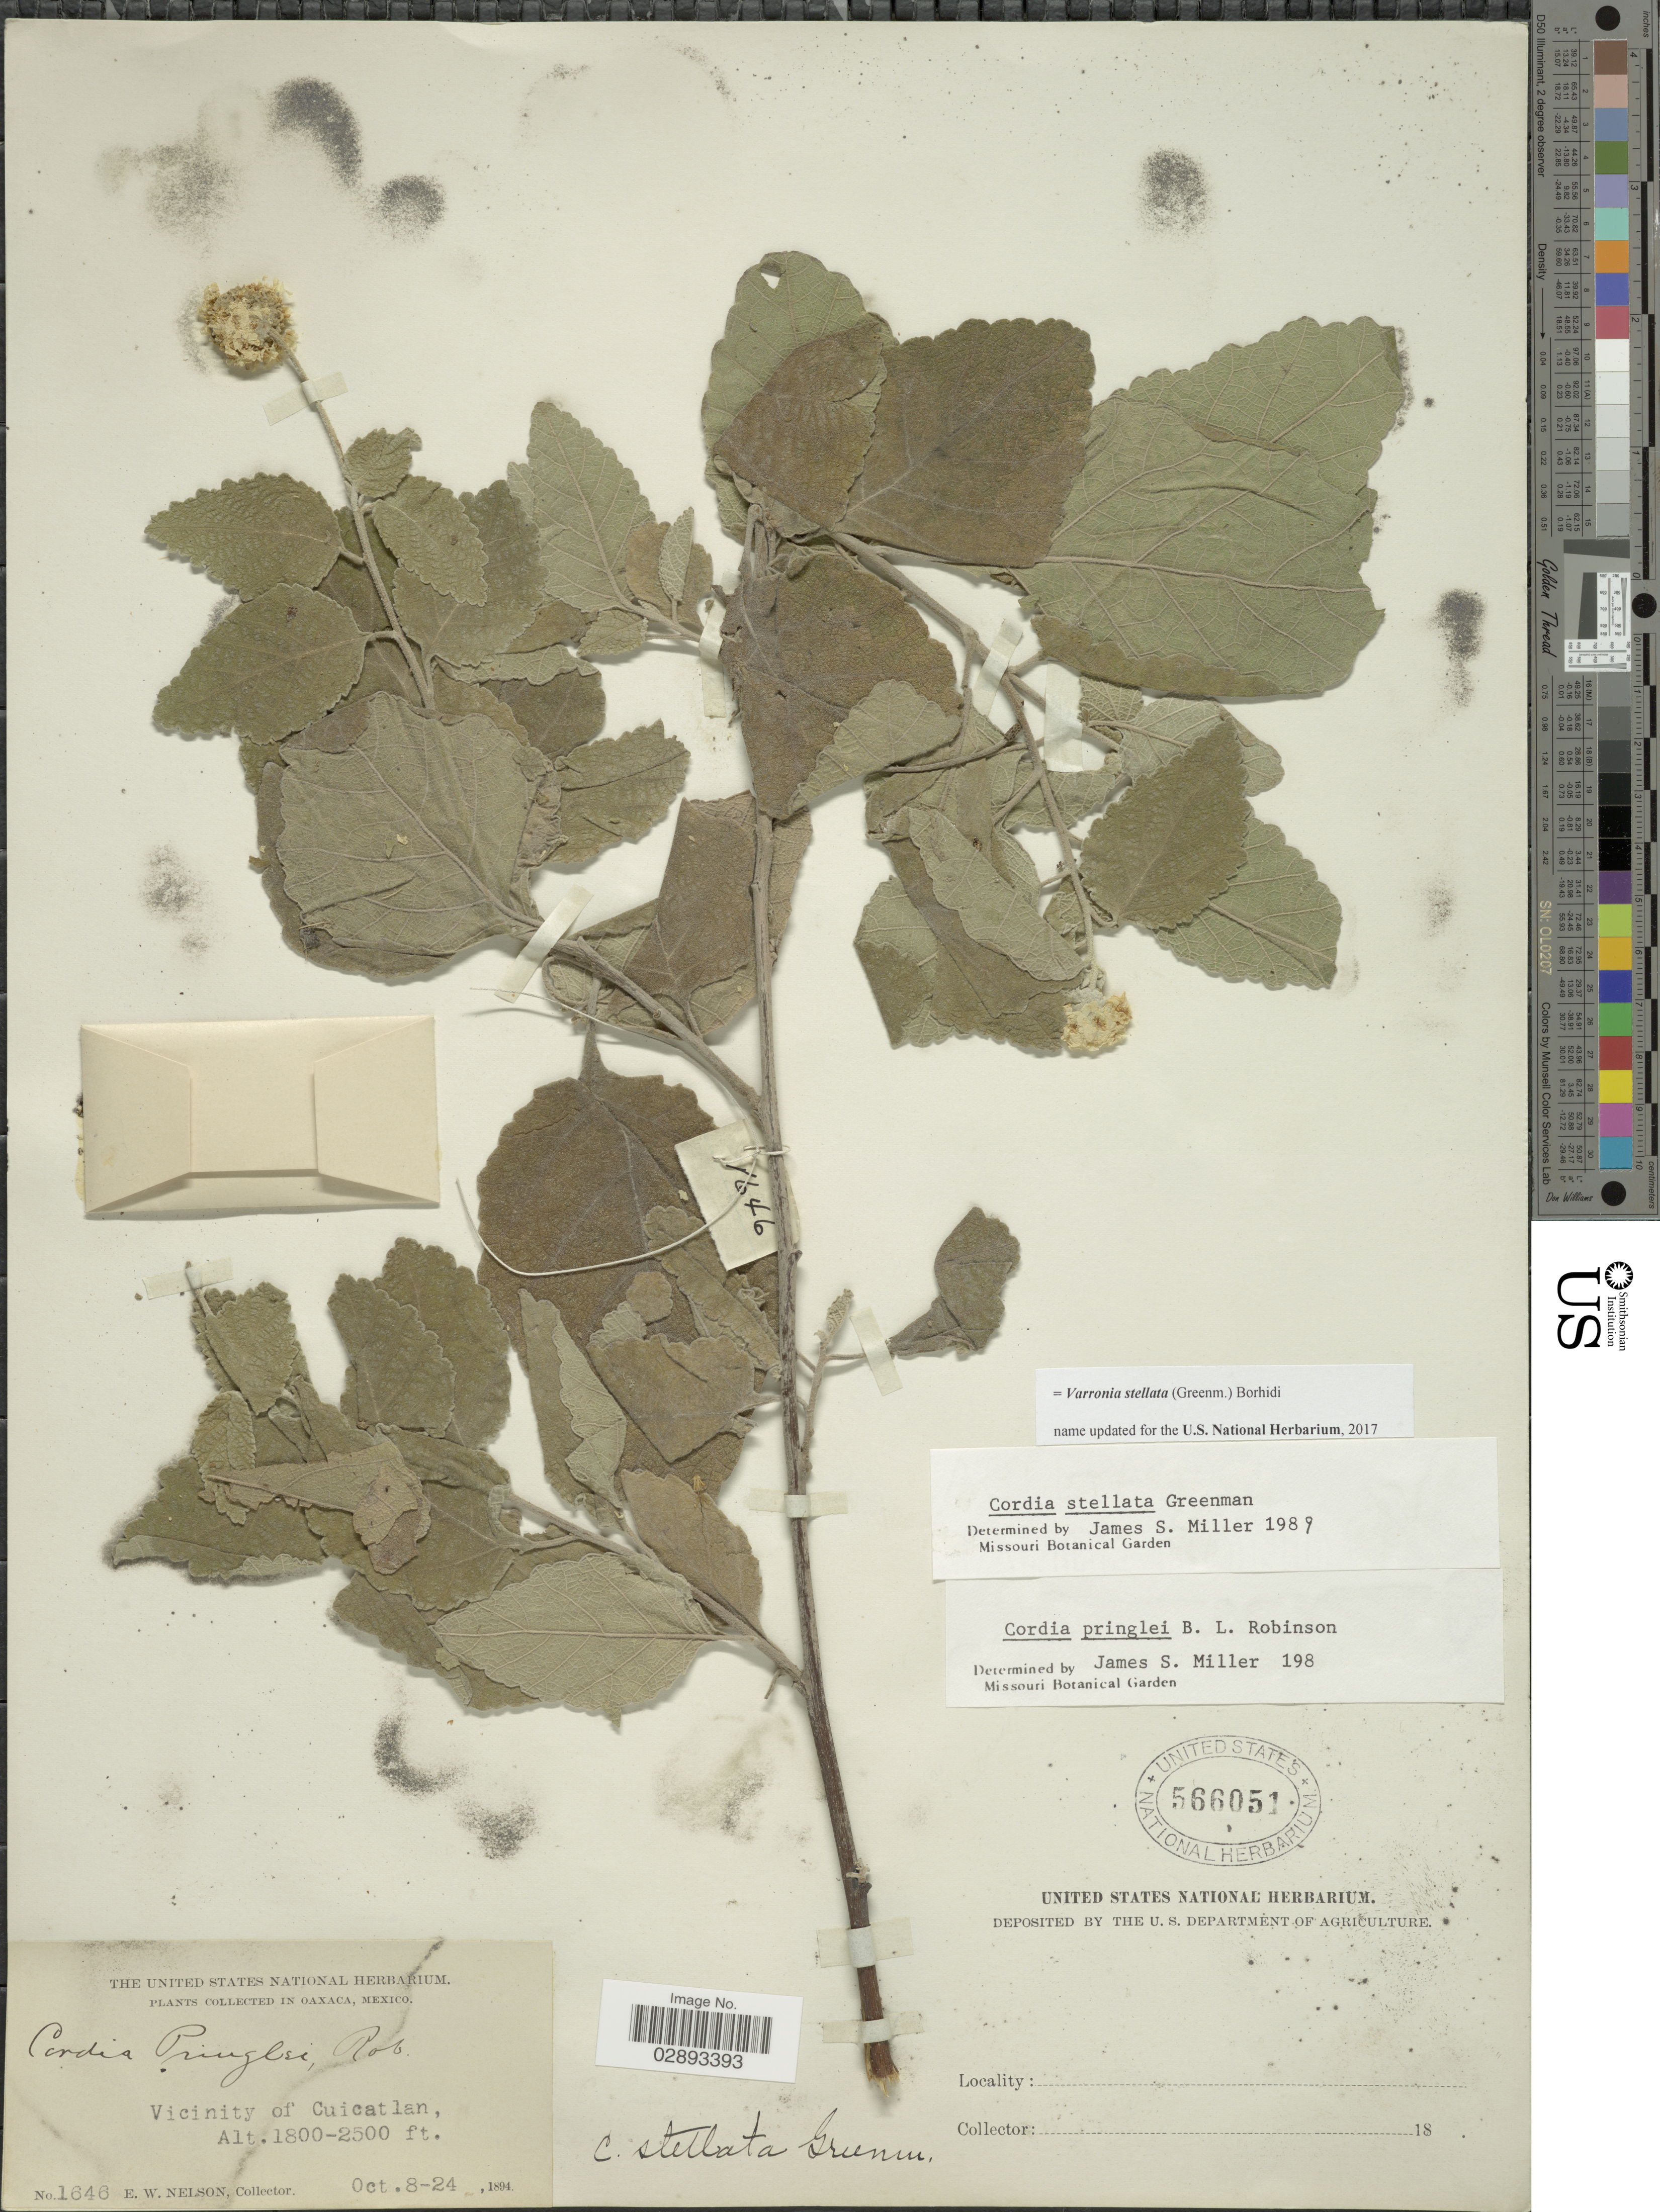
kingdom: Plantae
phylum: Tracheophyta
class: Magnoliopsida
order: Boraginales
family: Cordiaceae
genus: Varronia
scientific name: Varronia stellata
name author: (Greenm.) Borhidi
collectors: E. W. Nelson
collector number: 1646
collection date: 1894-10-08/1894-10-24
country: Mexico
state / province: Oaxaca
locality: Vicinity of Cuicatlan.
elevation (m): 549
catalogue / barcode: US 566051